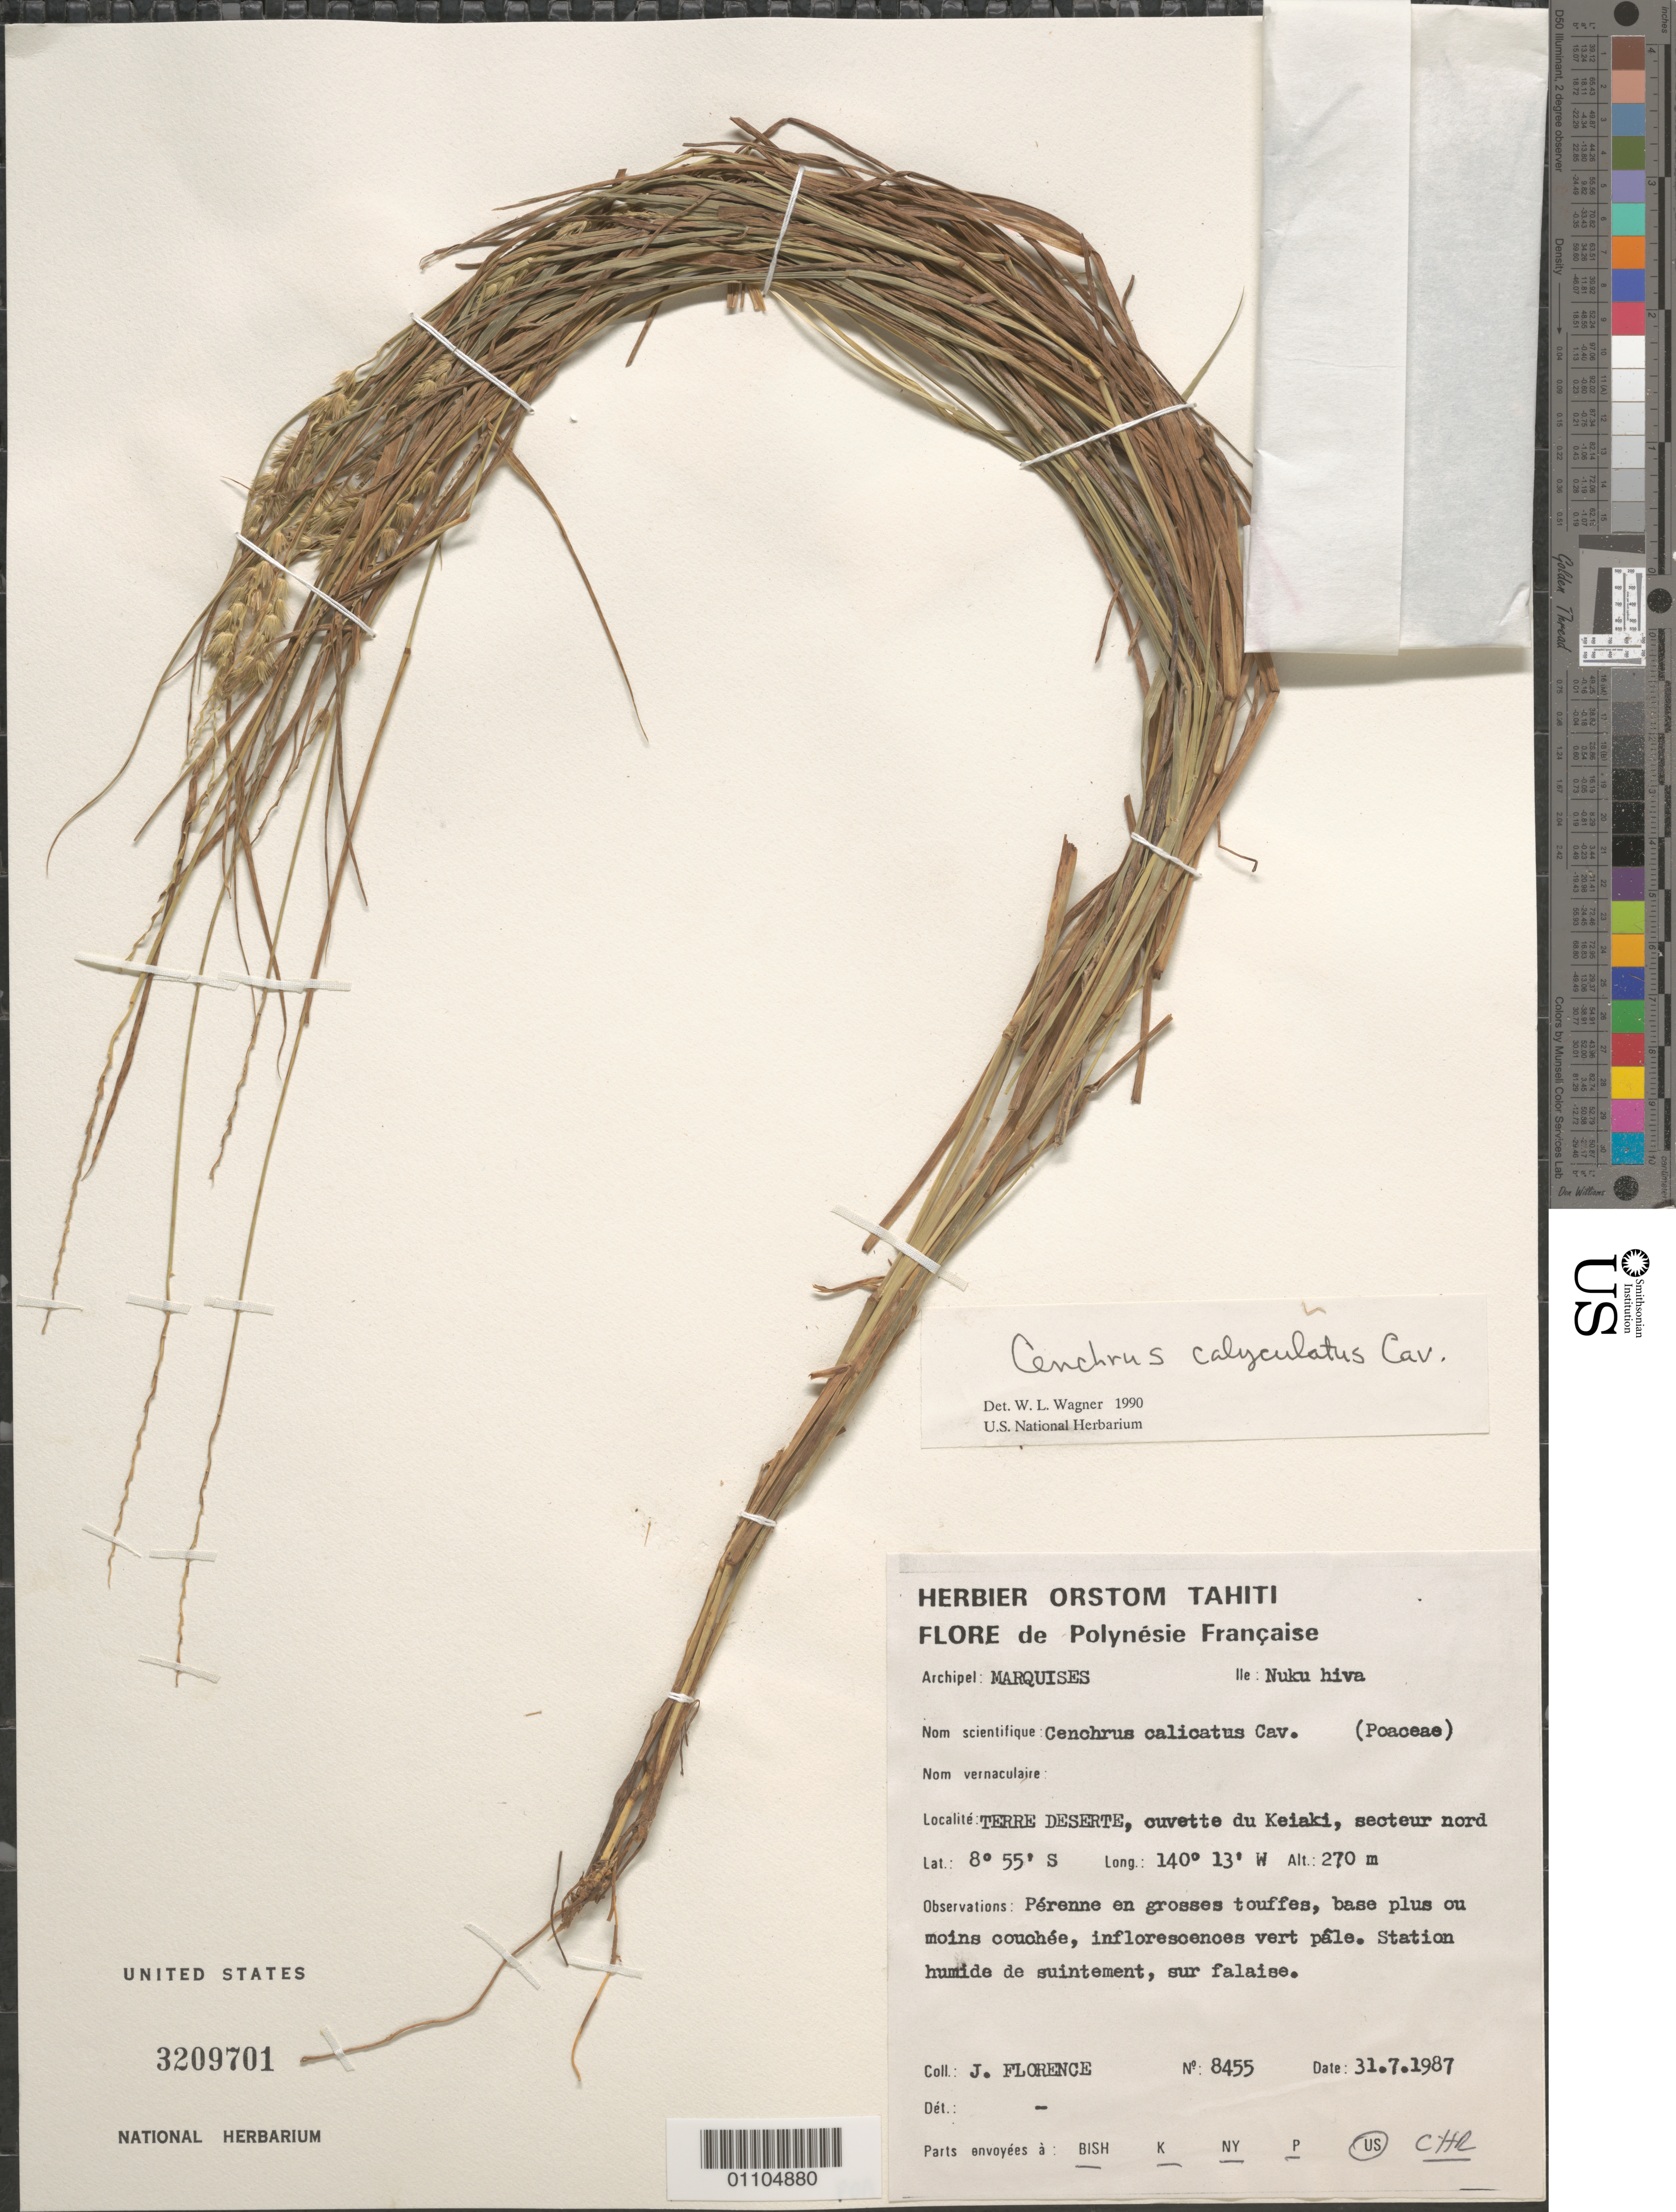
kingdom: Plantae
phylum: Tracheophyta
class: Liliopsida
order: Poales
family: Poaceae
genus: Cenchrus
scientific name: Cenchrus caliculatus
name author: Cav.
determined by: Wagner, W. L., (BOT), Smithsonian Institution - National Museum of Natural History (UNITED STATES)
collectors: J. Florence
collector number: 8455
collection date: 1987-07-31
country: French Polynesia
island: Nuku Hiva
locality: Terre Deserte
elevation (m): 270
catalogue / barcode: US 3209701